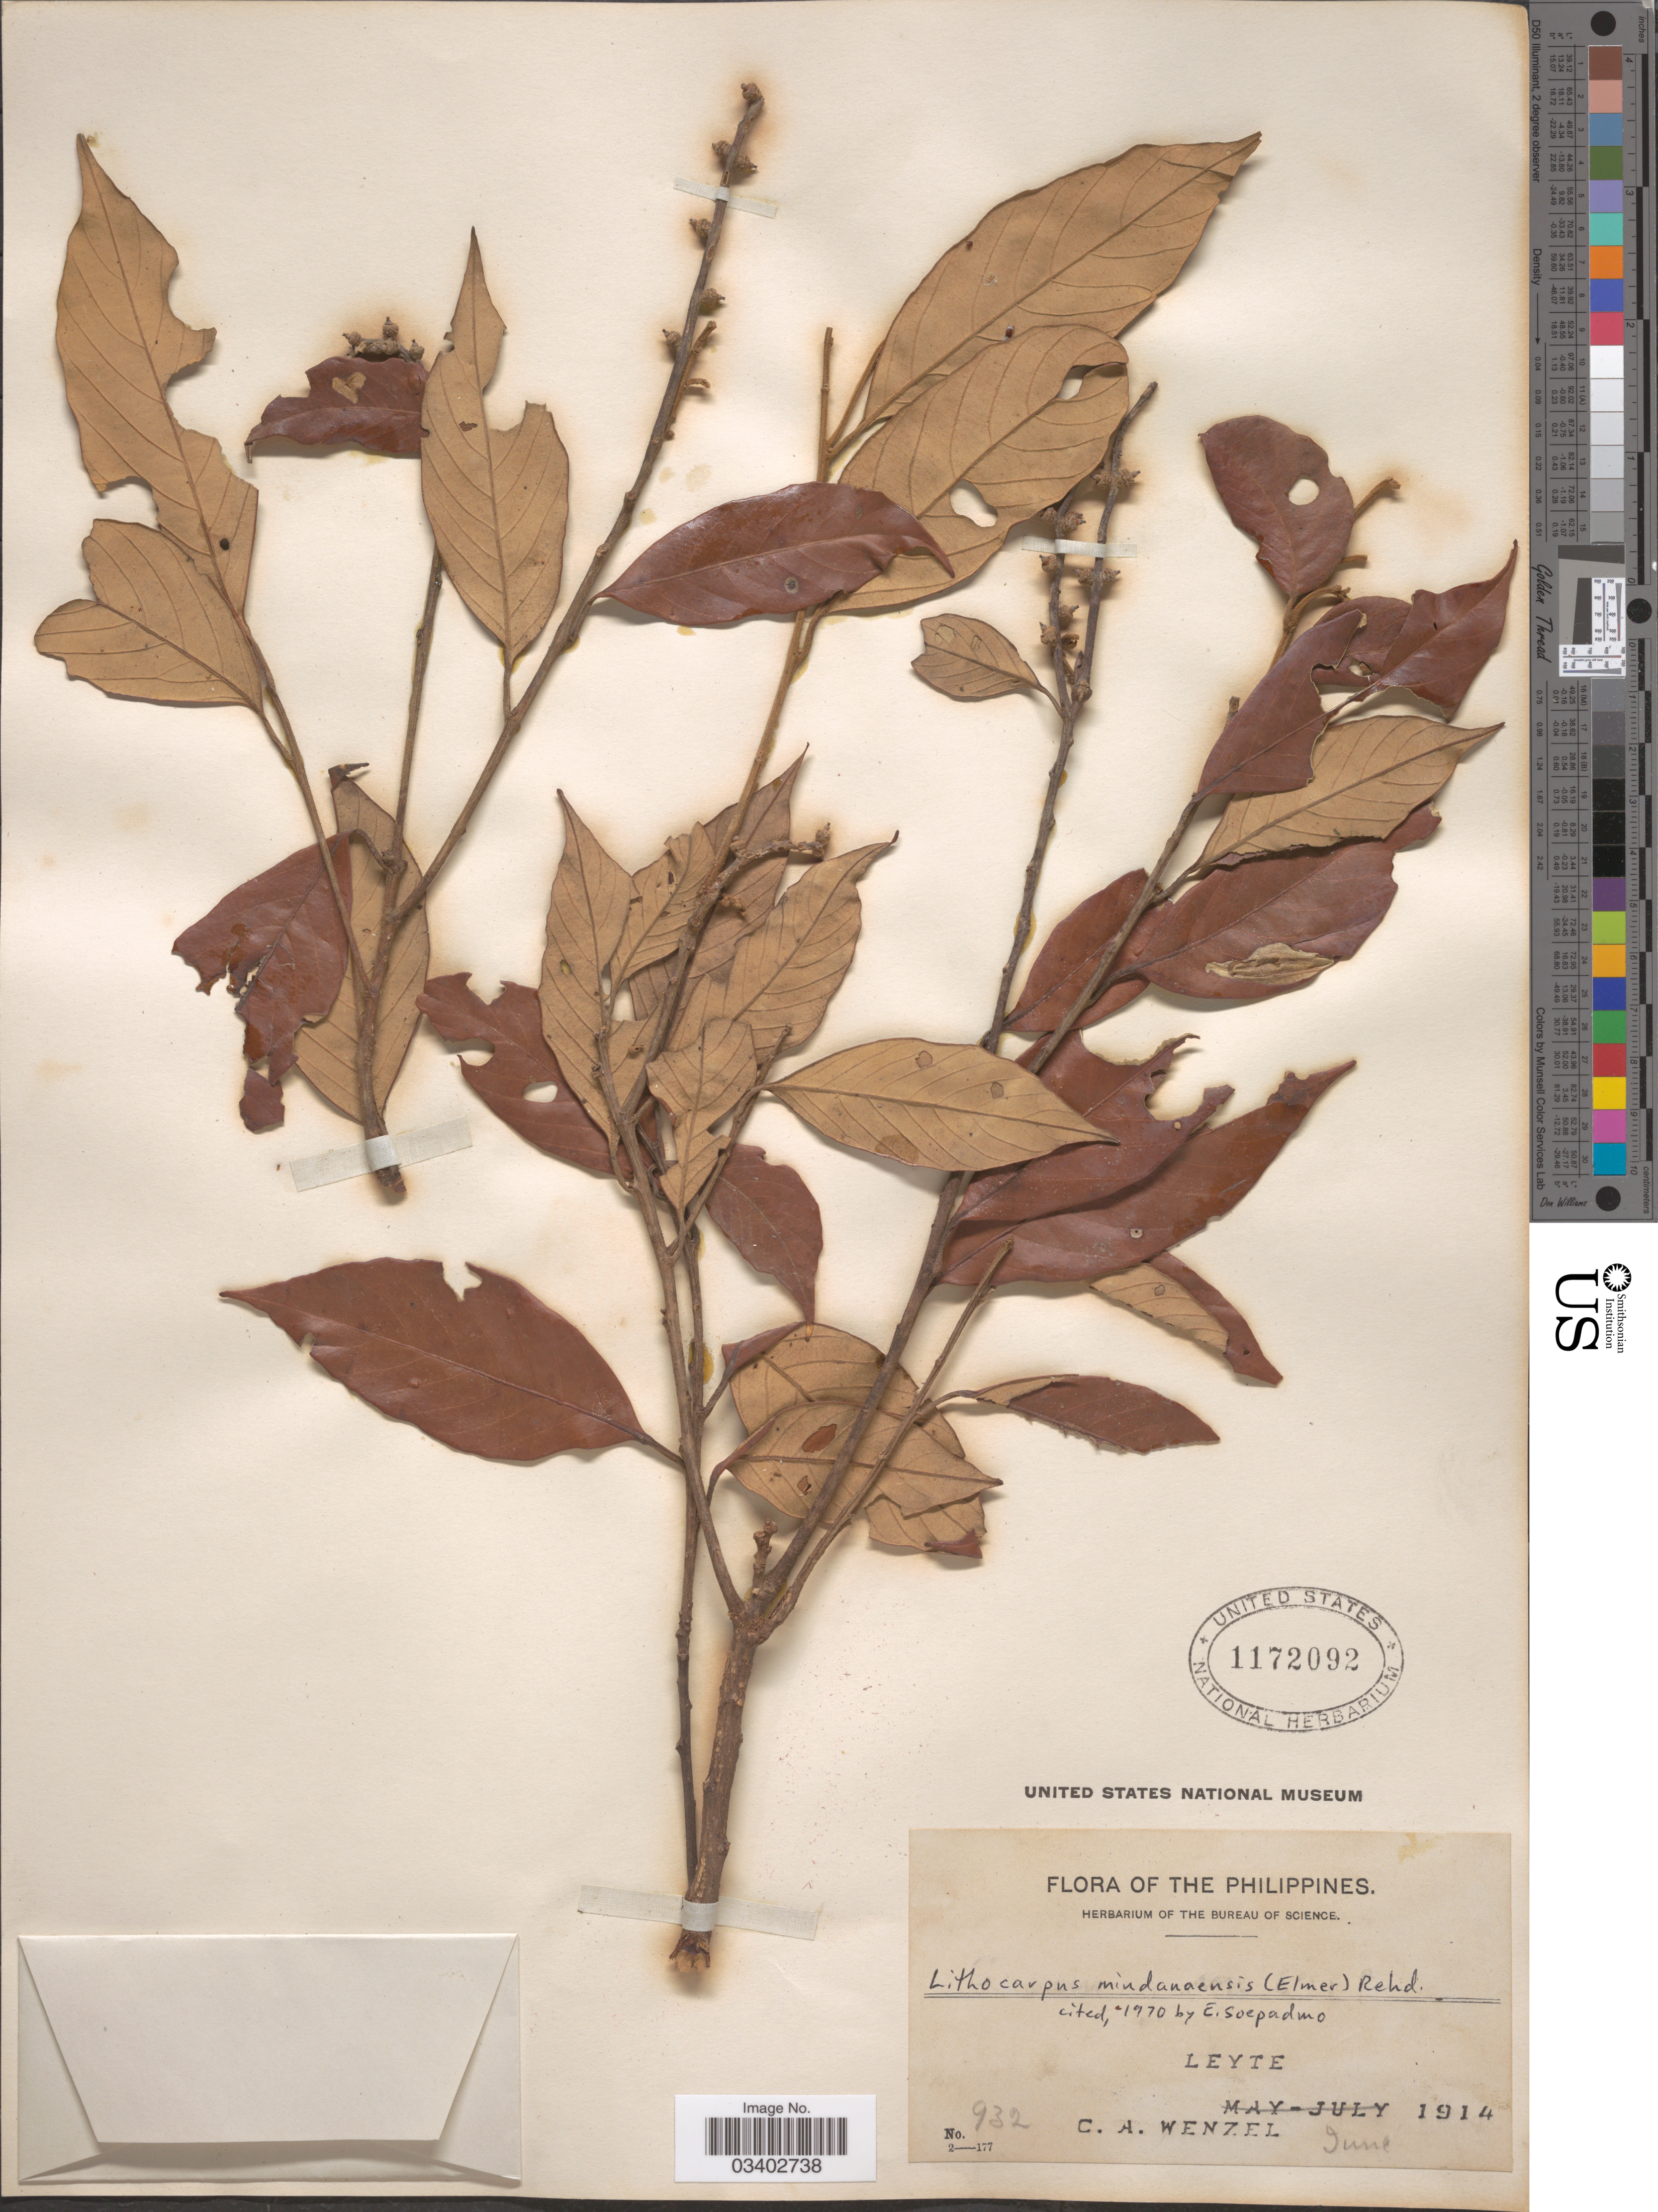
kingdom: Plantae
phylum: Tracheophyta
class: Magnoliopsida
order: Fagales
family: Fagaceae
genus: Lithocarpus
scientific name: Lithocarpus mindanaensis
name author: (Elmer) Rehder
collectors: C. Wenzel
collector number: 932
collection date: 1914-06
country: Philippines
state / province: Eastern Visayas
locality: Leyte.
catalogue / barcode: US 1172092